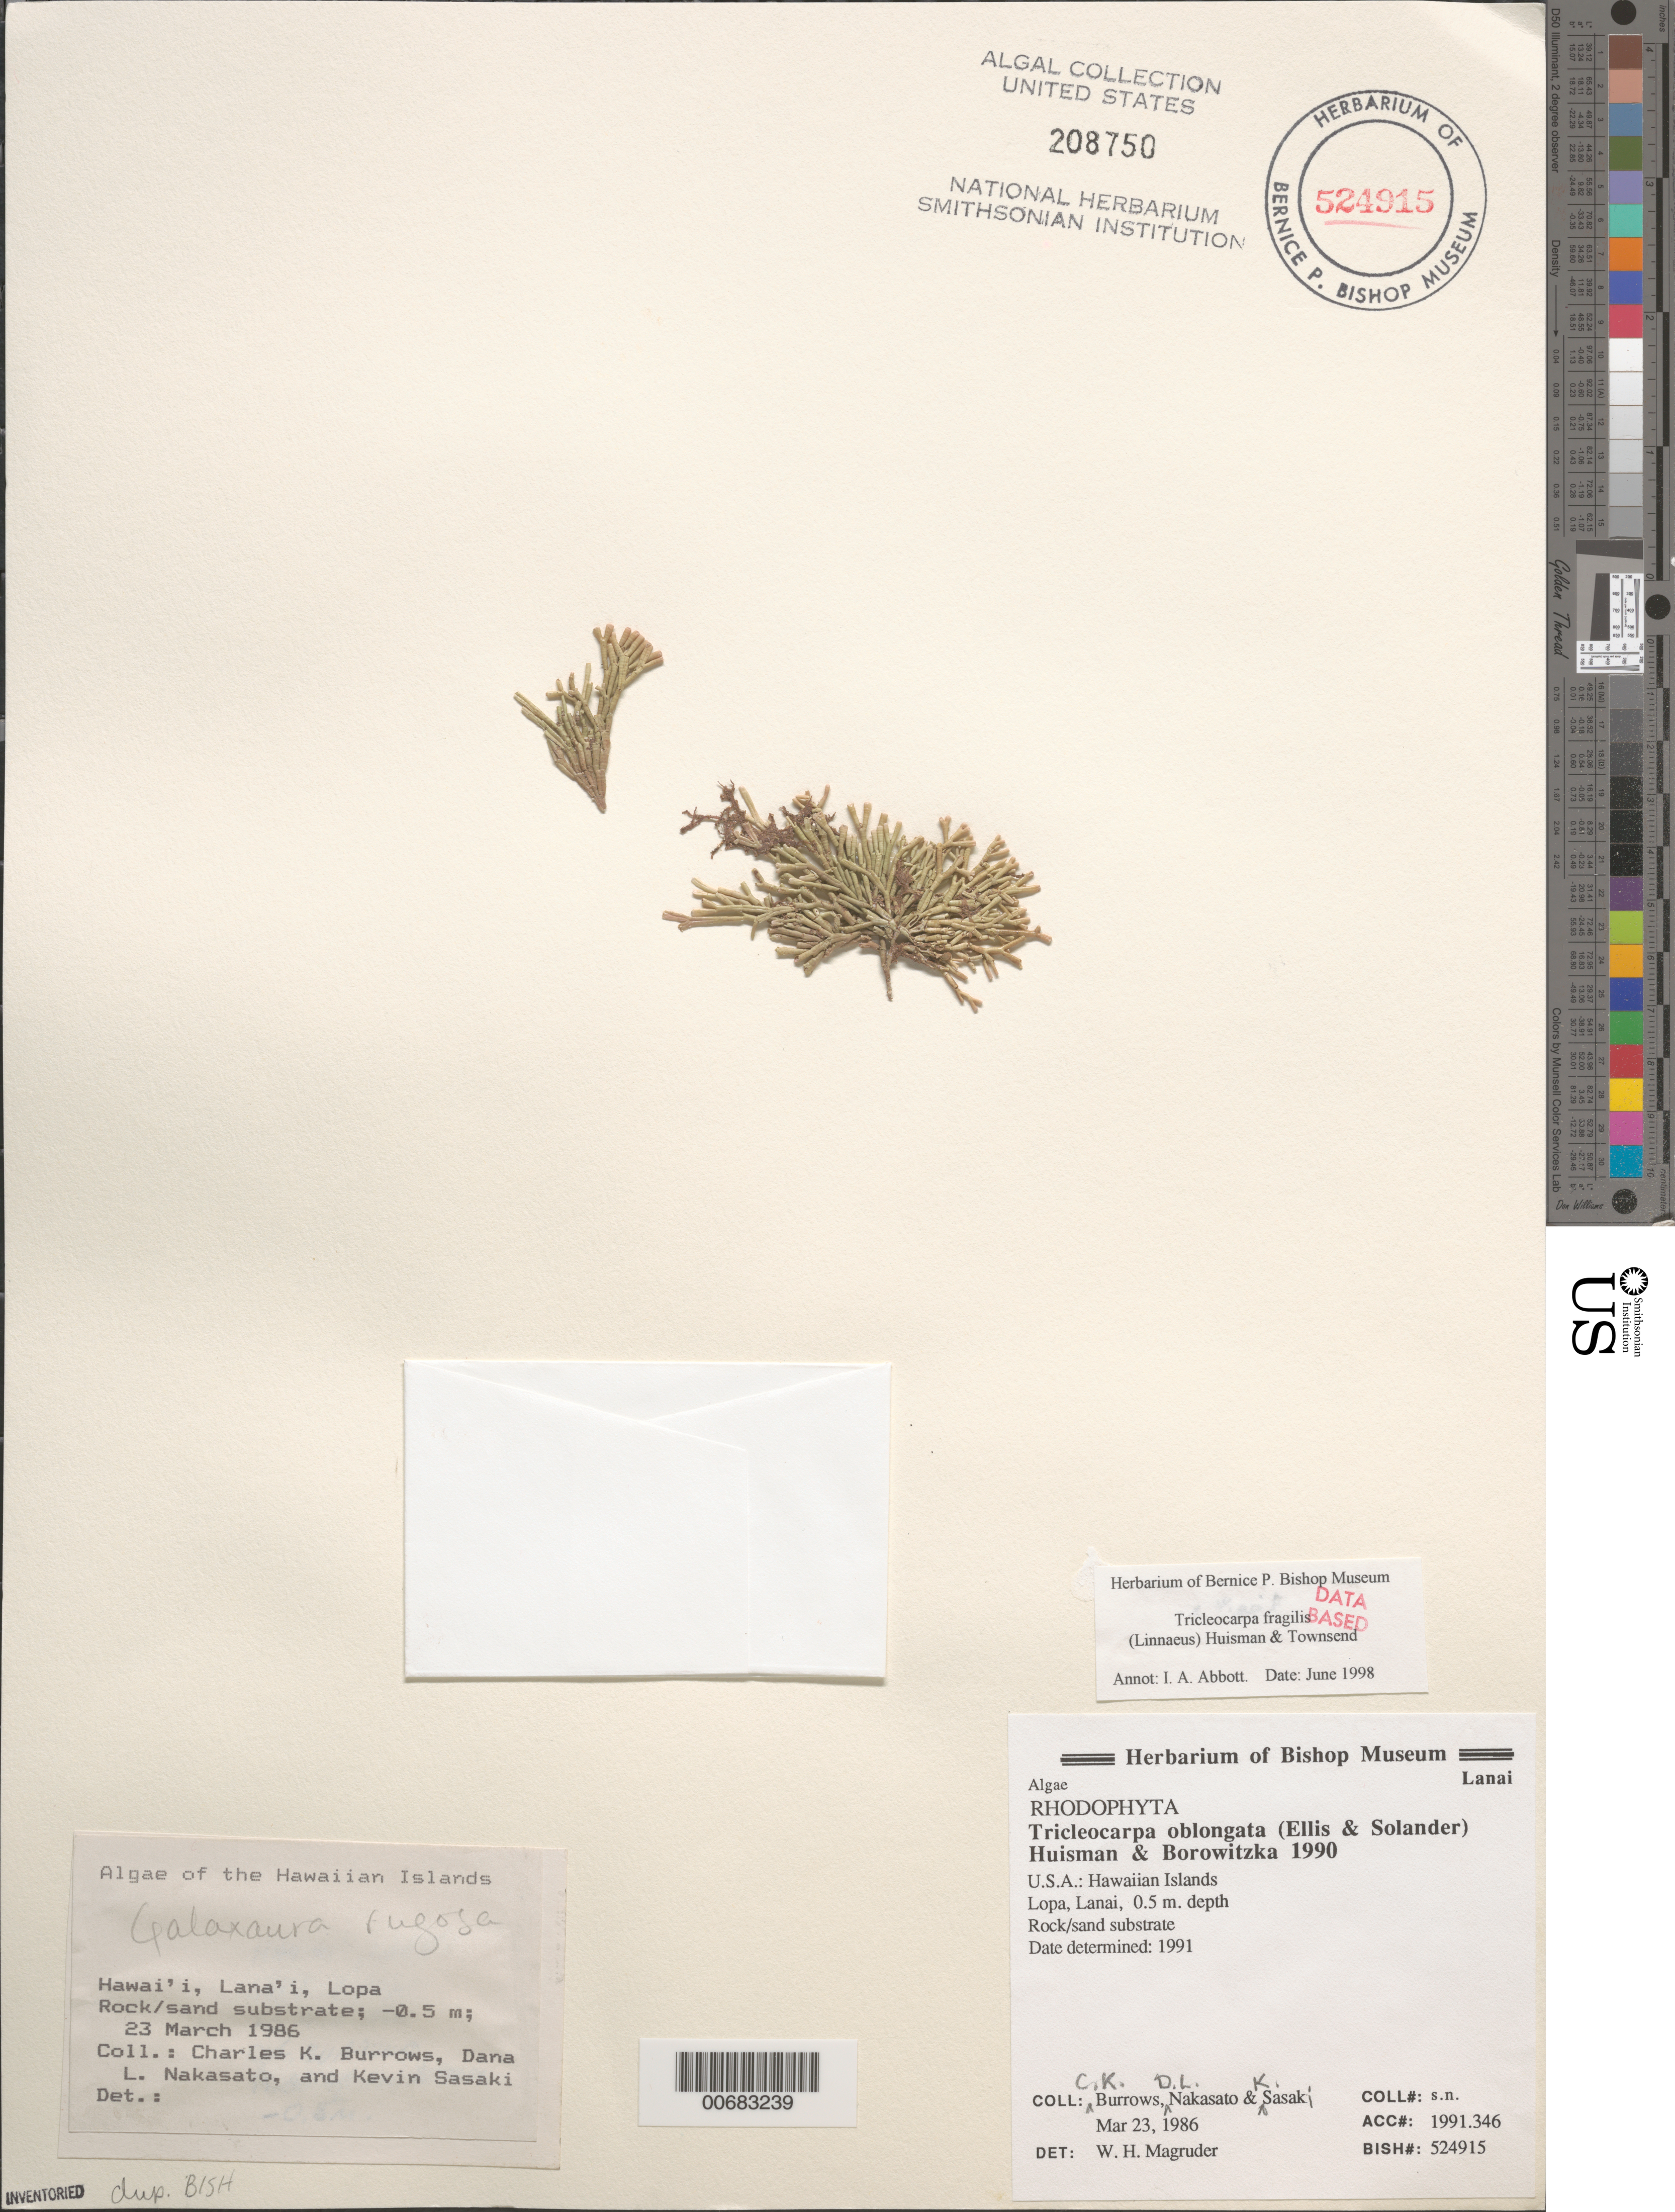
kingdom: Plantae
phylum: Rhodophyta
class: Florideophyceae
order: Nemaliales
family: Galaxauraceae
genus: Tricleocarpa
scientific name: Tricleocarpa fragilis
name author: (L.) Huisman & R.A. Towns.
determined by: Abbott, Isabella A.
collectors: C. Burrows, D. Nakasato & K. Sasaki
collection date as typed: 23 Mar 1986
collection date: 1986-03-23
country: United States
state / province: Hawaii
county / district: Maui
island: Lana'i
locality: Lopa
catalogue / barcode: US 208750